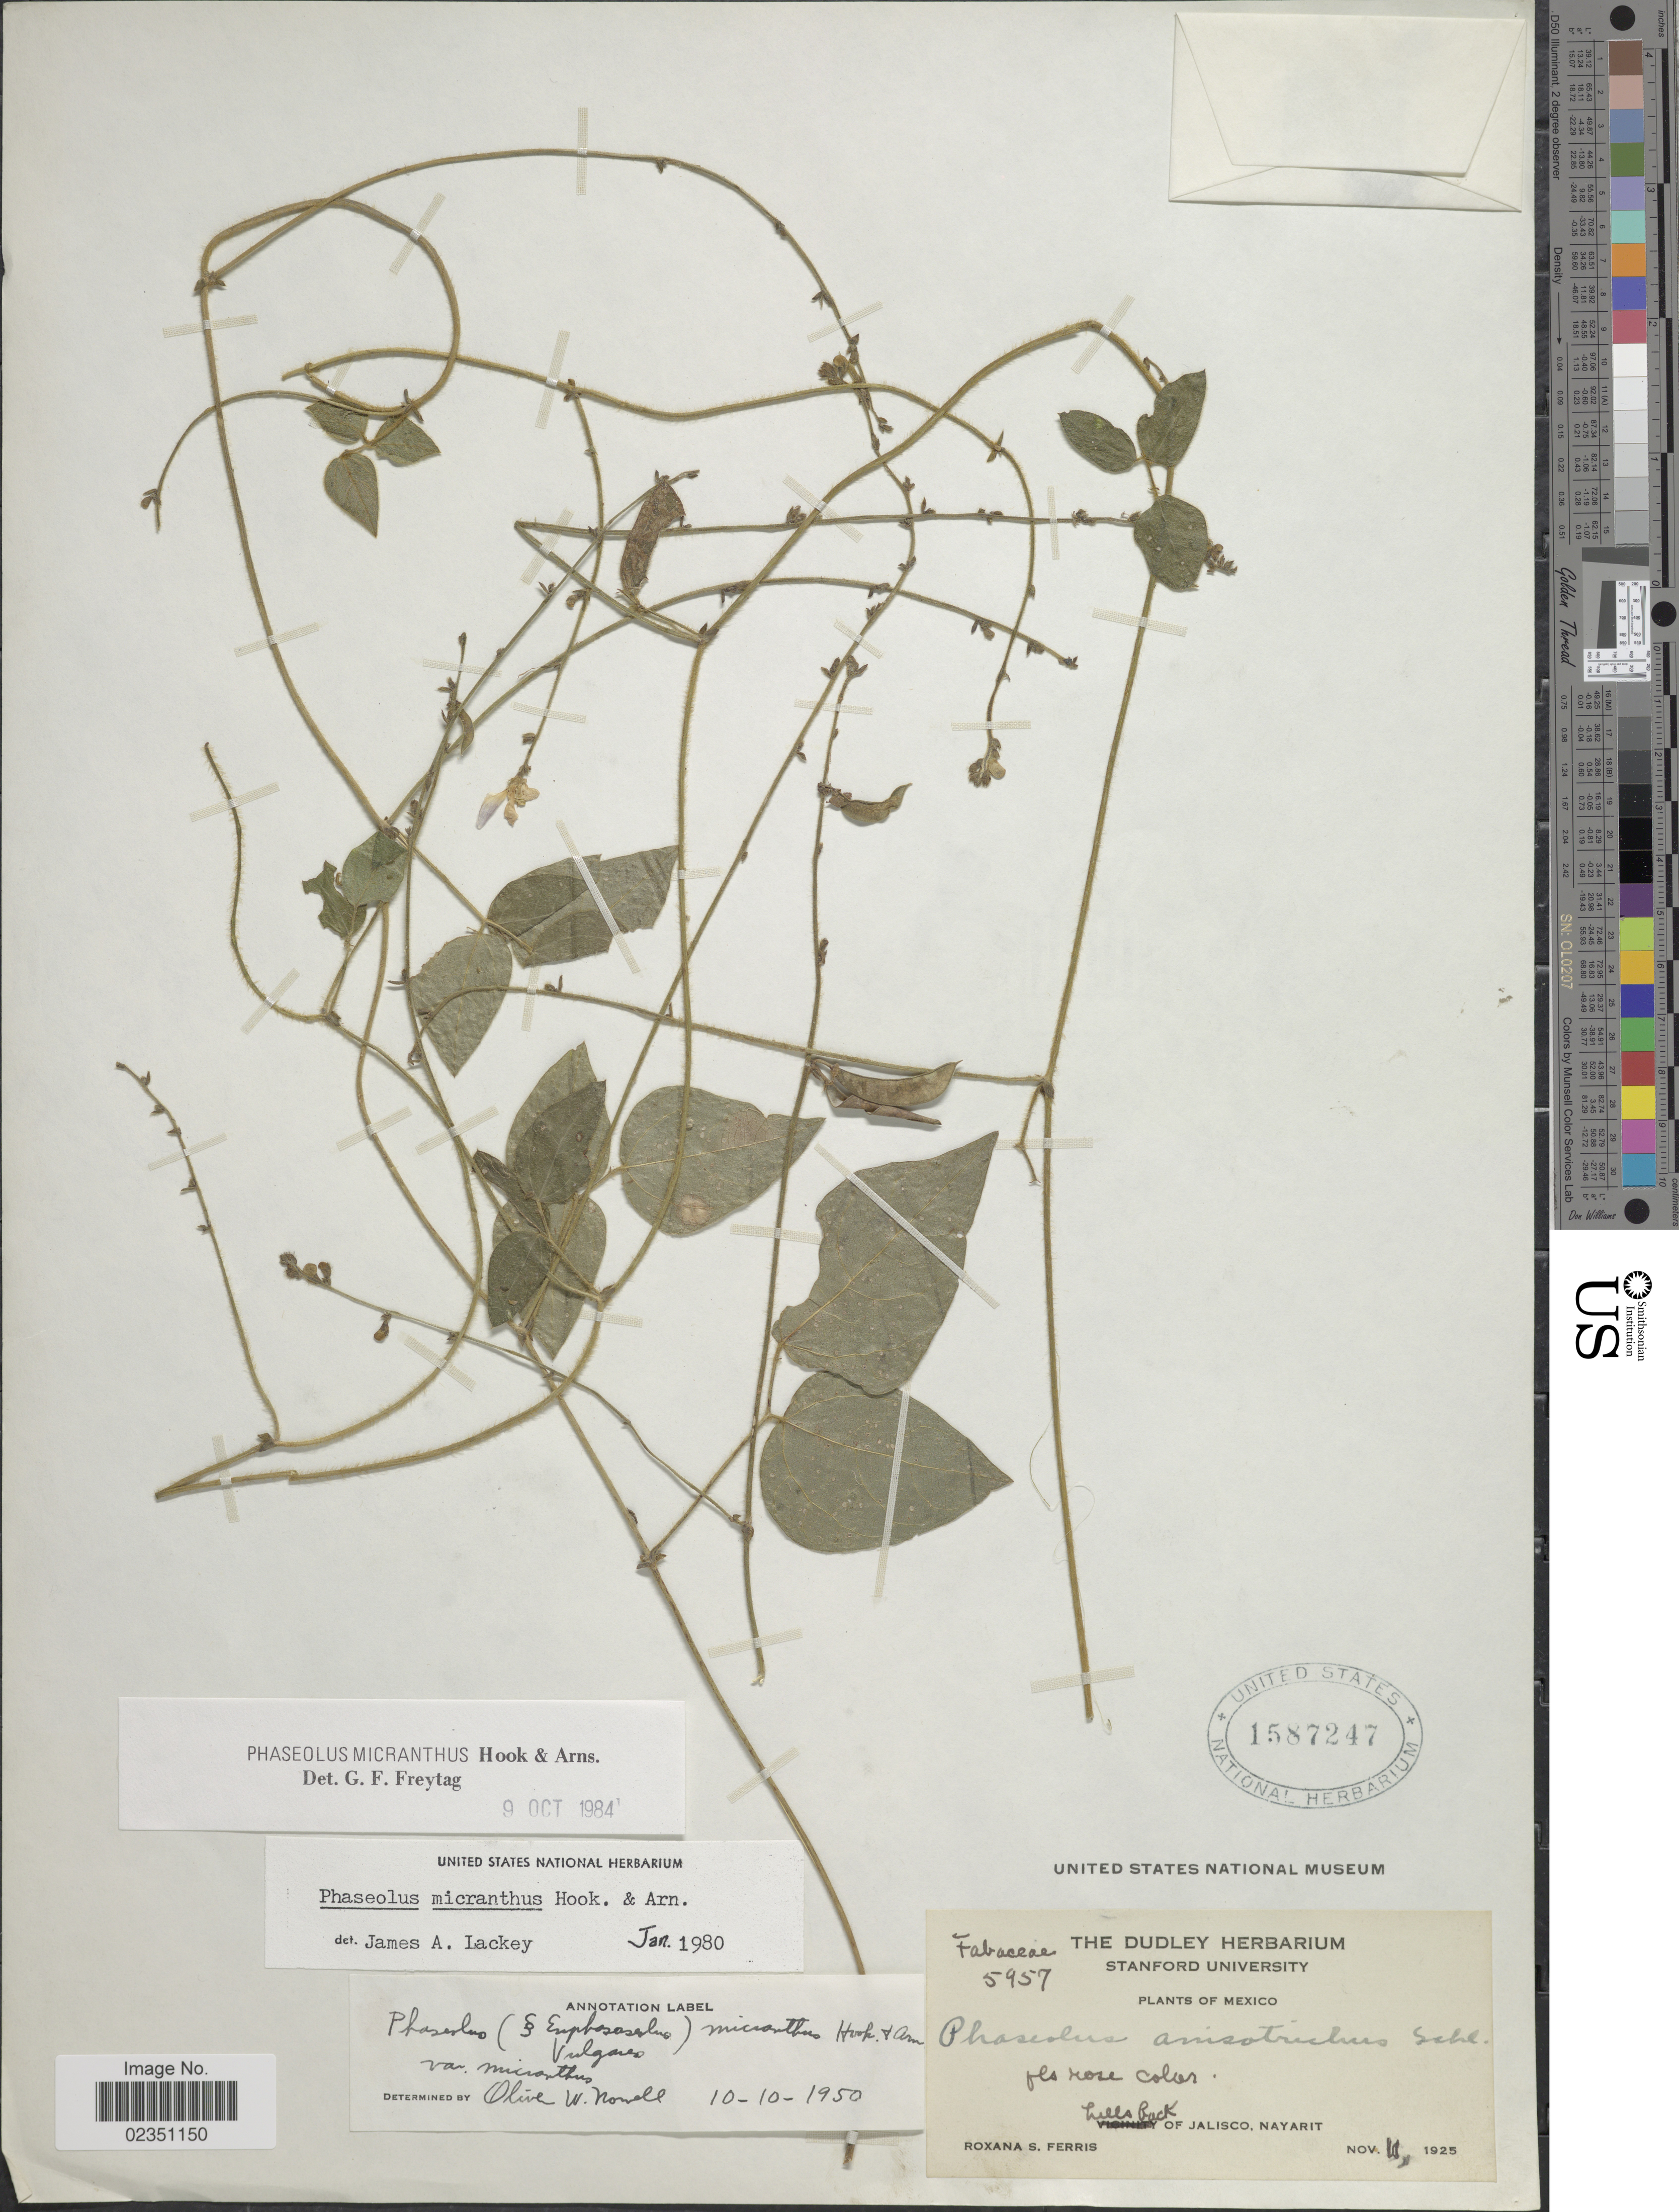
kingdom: Plantae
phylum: Tracheophyta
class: Magnoliopsida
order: Fabales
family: Fabaceae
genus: Phaseolus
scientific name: Phaseolus micranthus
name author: Hook. & Arn.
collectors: R. S. Ferris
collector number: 5957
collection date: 1925-11-11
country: Mexico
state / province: Nayarit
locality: Hills back of Jalisco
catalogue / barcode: US 1587247